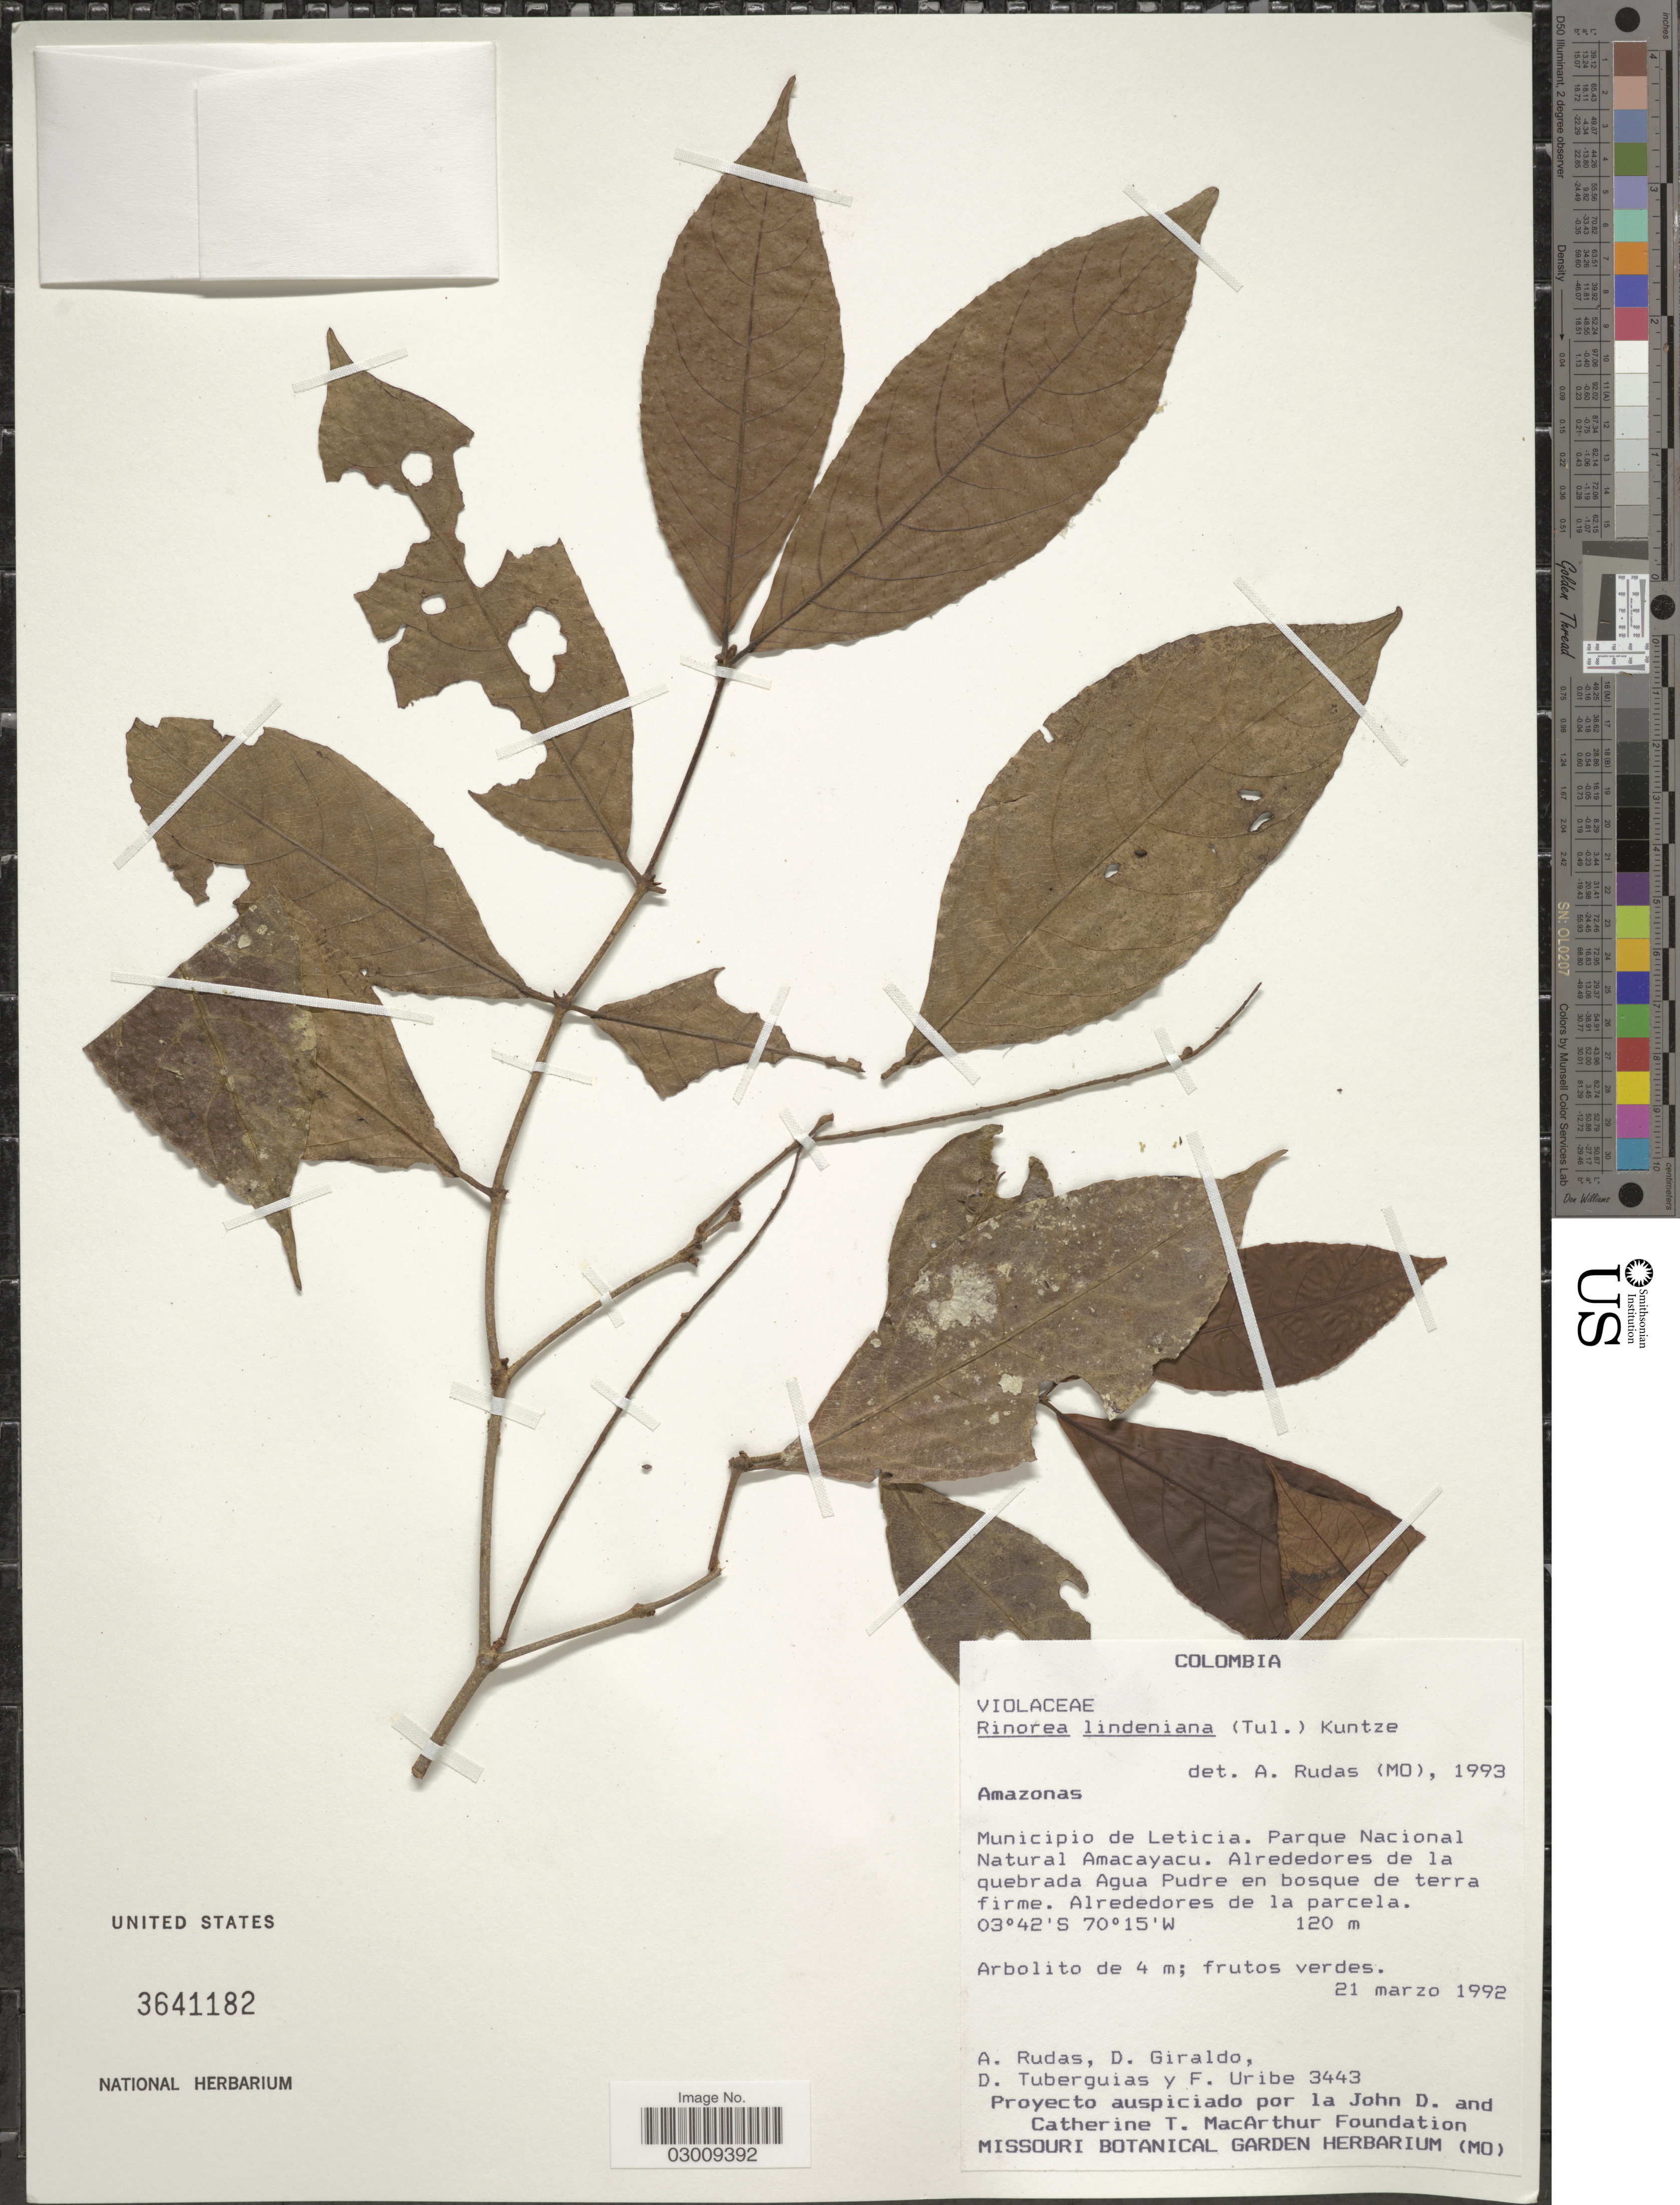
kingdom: Plantae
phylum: Tracheophyta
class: Magnoliopsida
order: Malpighiales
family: Violaceae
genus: Rinorea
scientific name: Rinorea lindeniana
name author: (Tul.) Kuntze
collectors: A. Rudas, D. Giraldo, D. Tuberguias & F. Uribe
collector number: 3443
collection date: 1992-03-21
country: Colombia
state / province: Amazônas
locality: Municipio de Leticia. Parque Nacional Natural Amacayacu. Alrededores de la quebrada Agua Pudre en bosque de terra firme. Alrededores de la parcela.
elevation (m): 120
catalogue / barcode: US 3641182